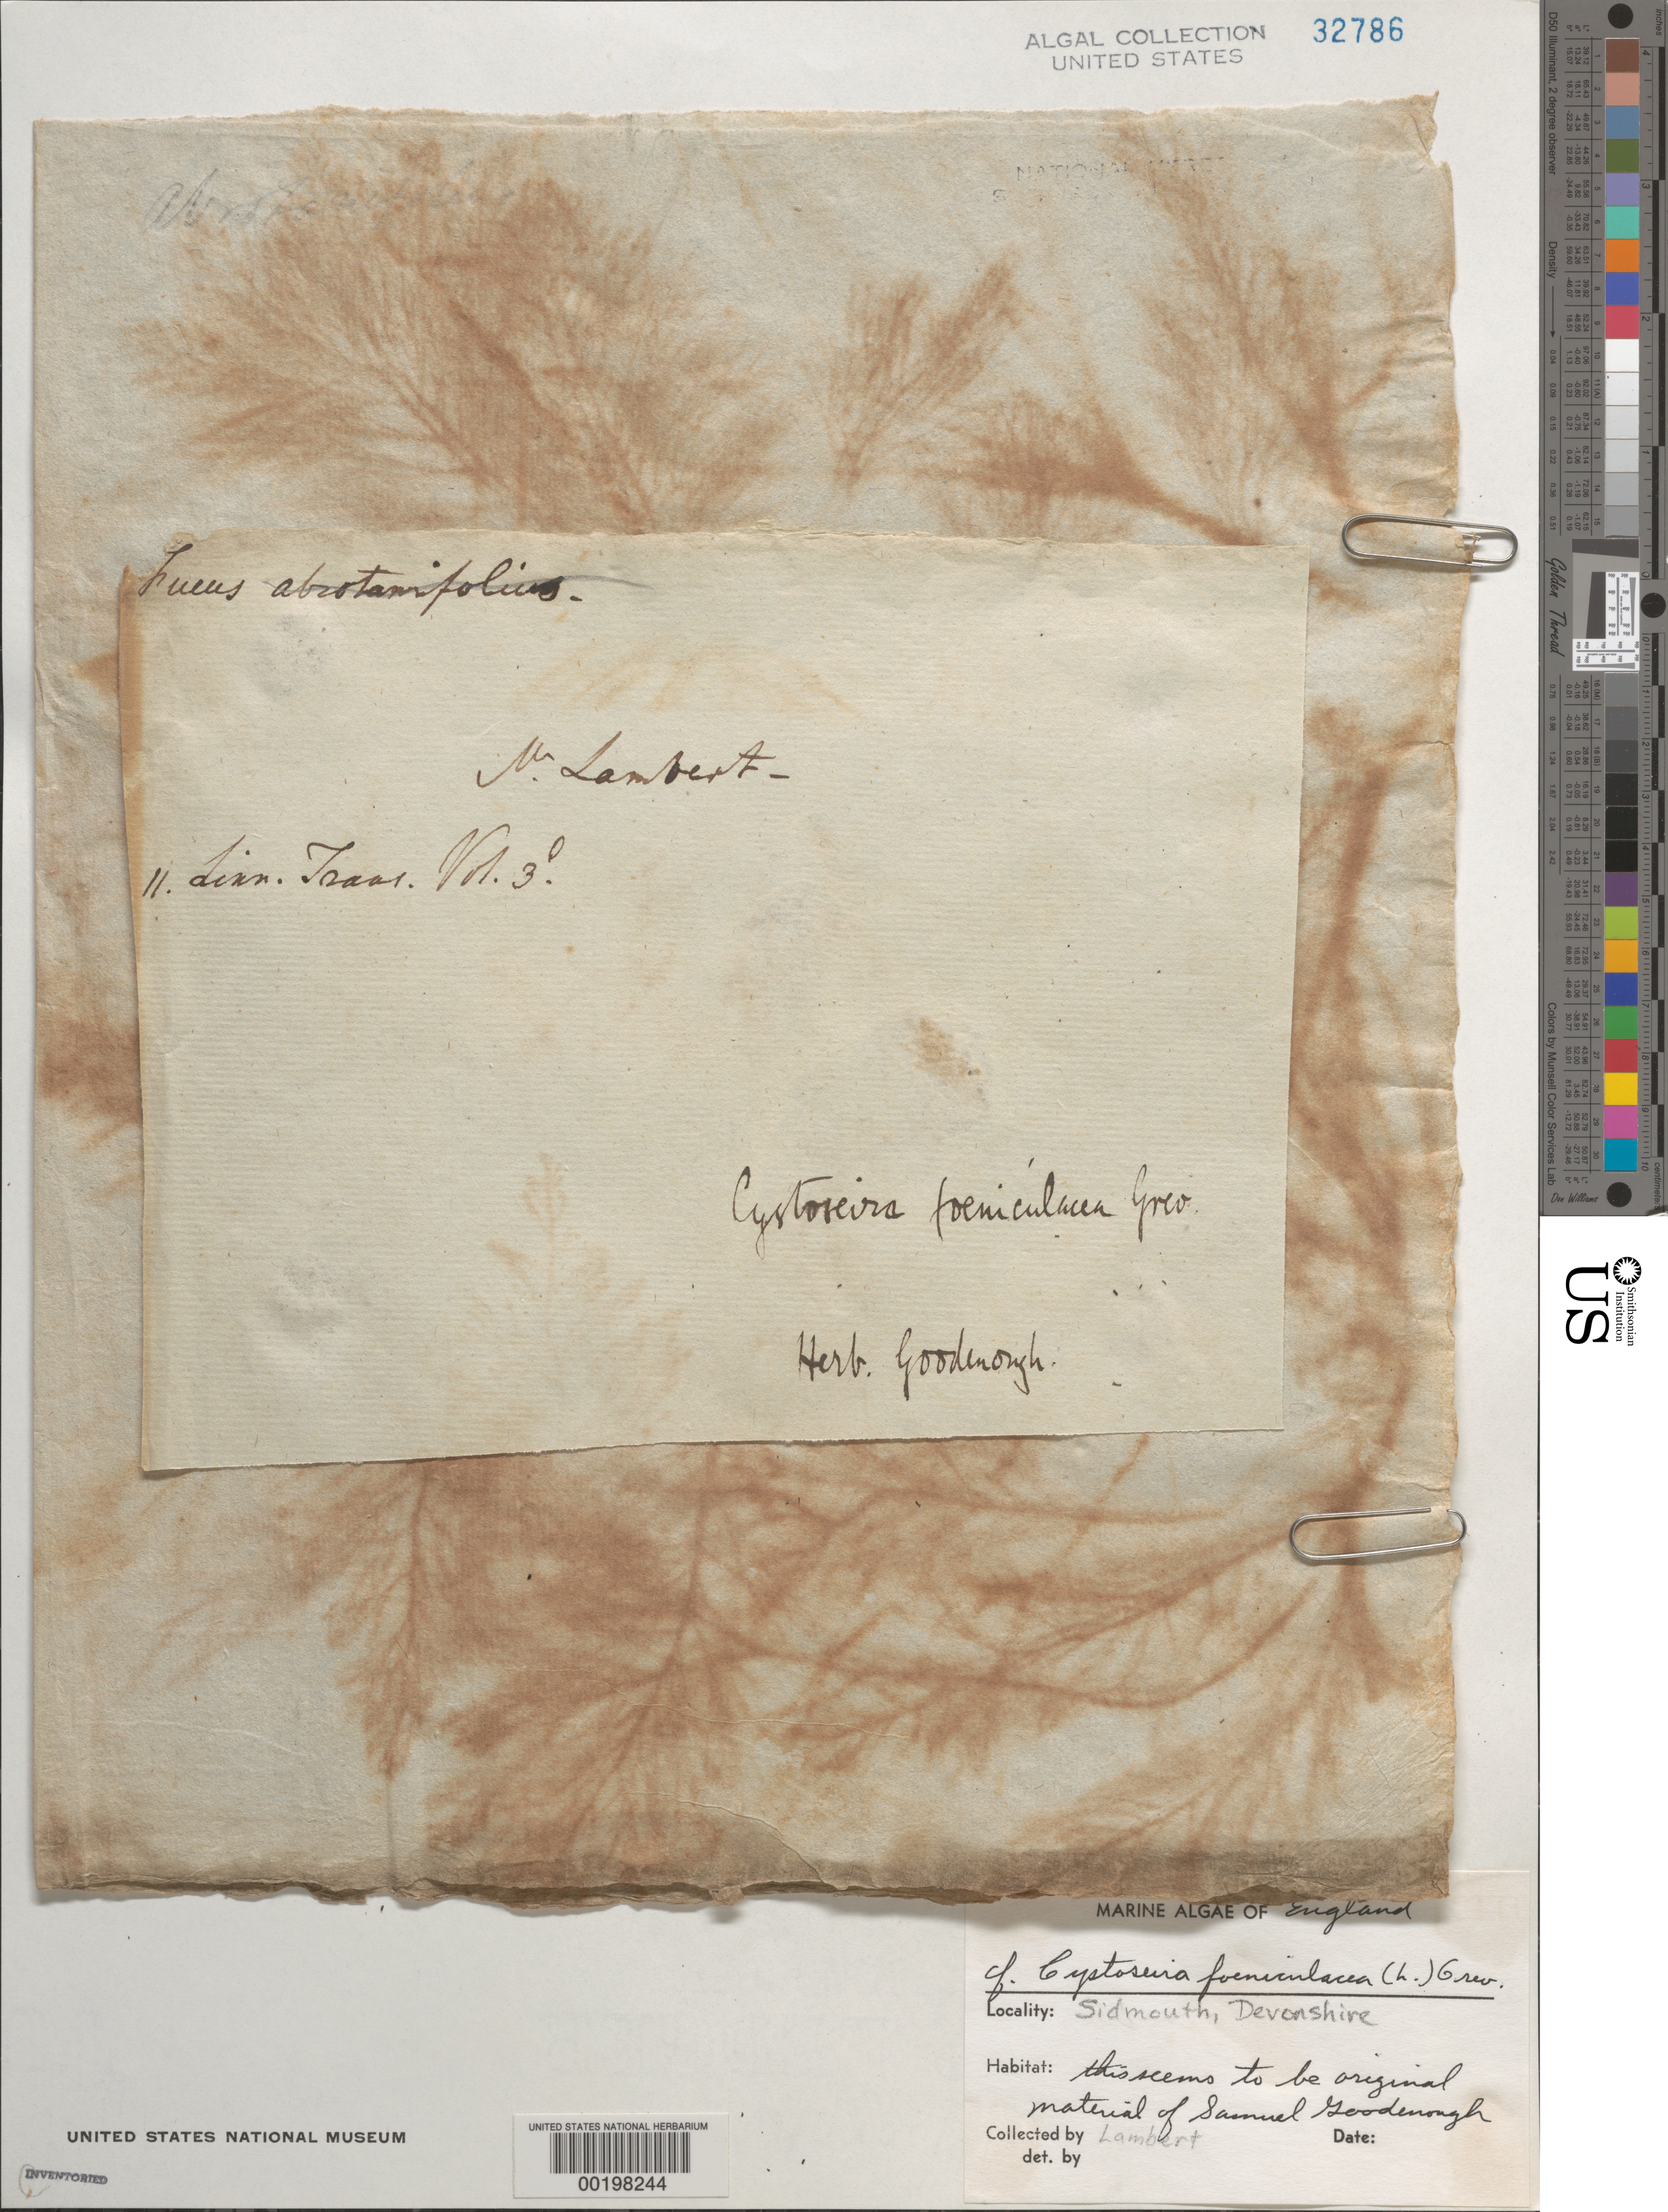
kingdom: Chromista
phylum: Ochrophyta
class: Phaeophyceae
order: Fucales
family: Sargassaceae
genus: Cystoseira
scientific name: Cystoseira foeniculacea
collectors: A. Lambert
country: United Kingdom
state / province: England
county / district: Devon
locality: Sidmouth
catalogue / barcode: US 32786